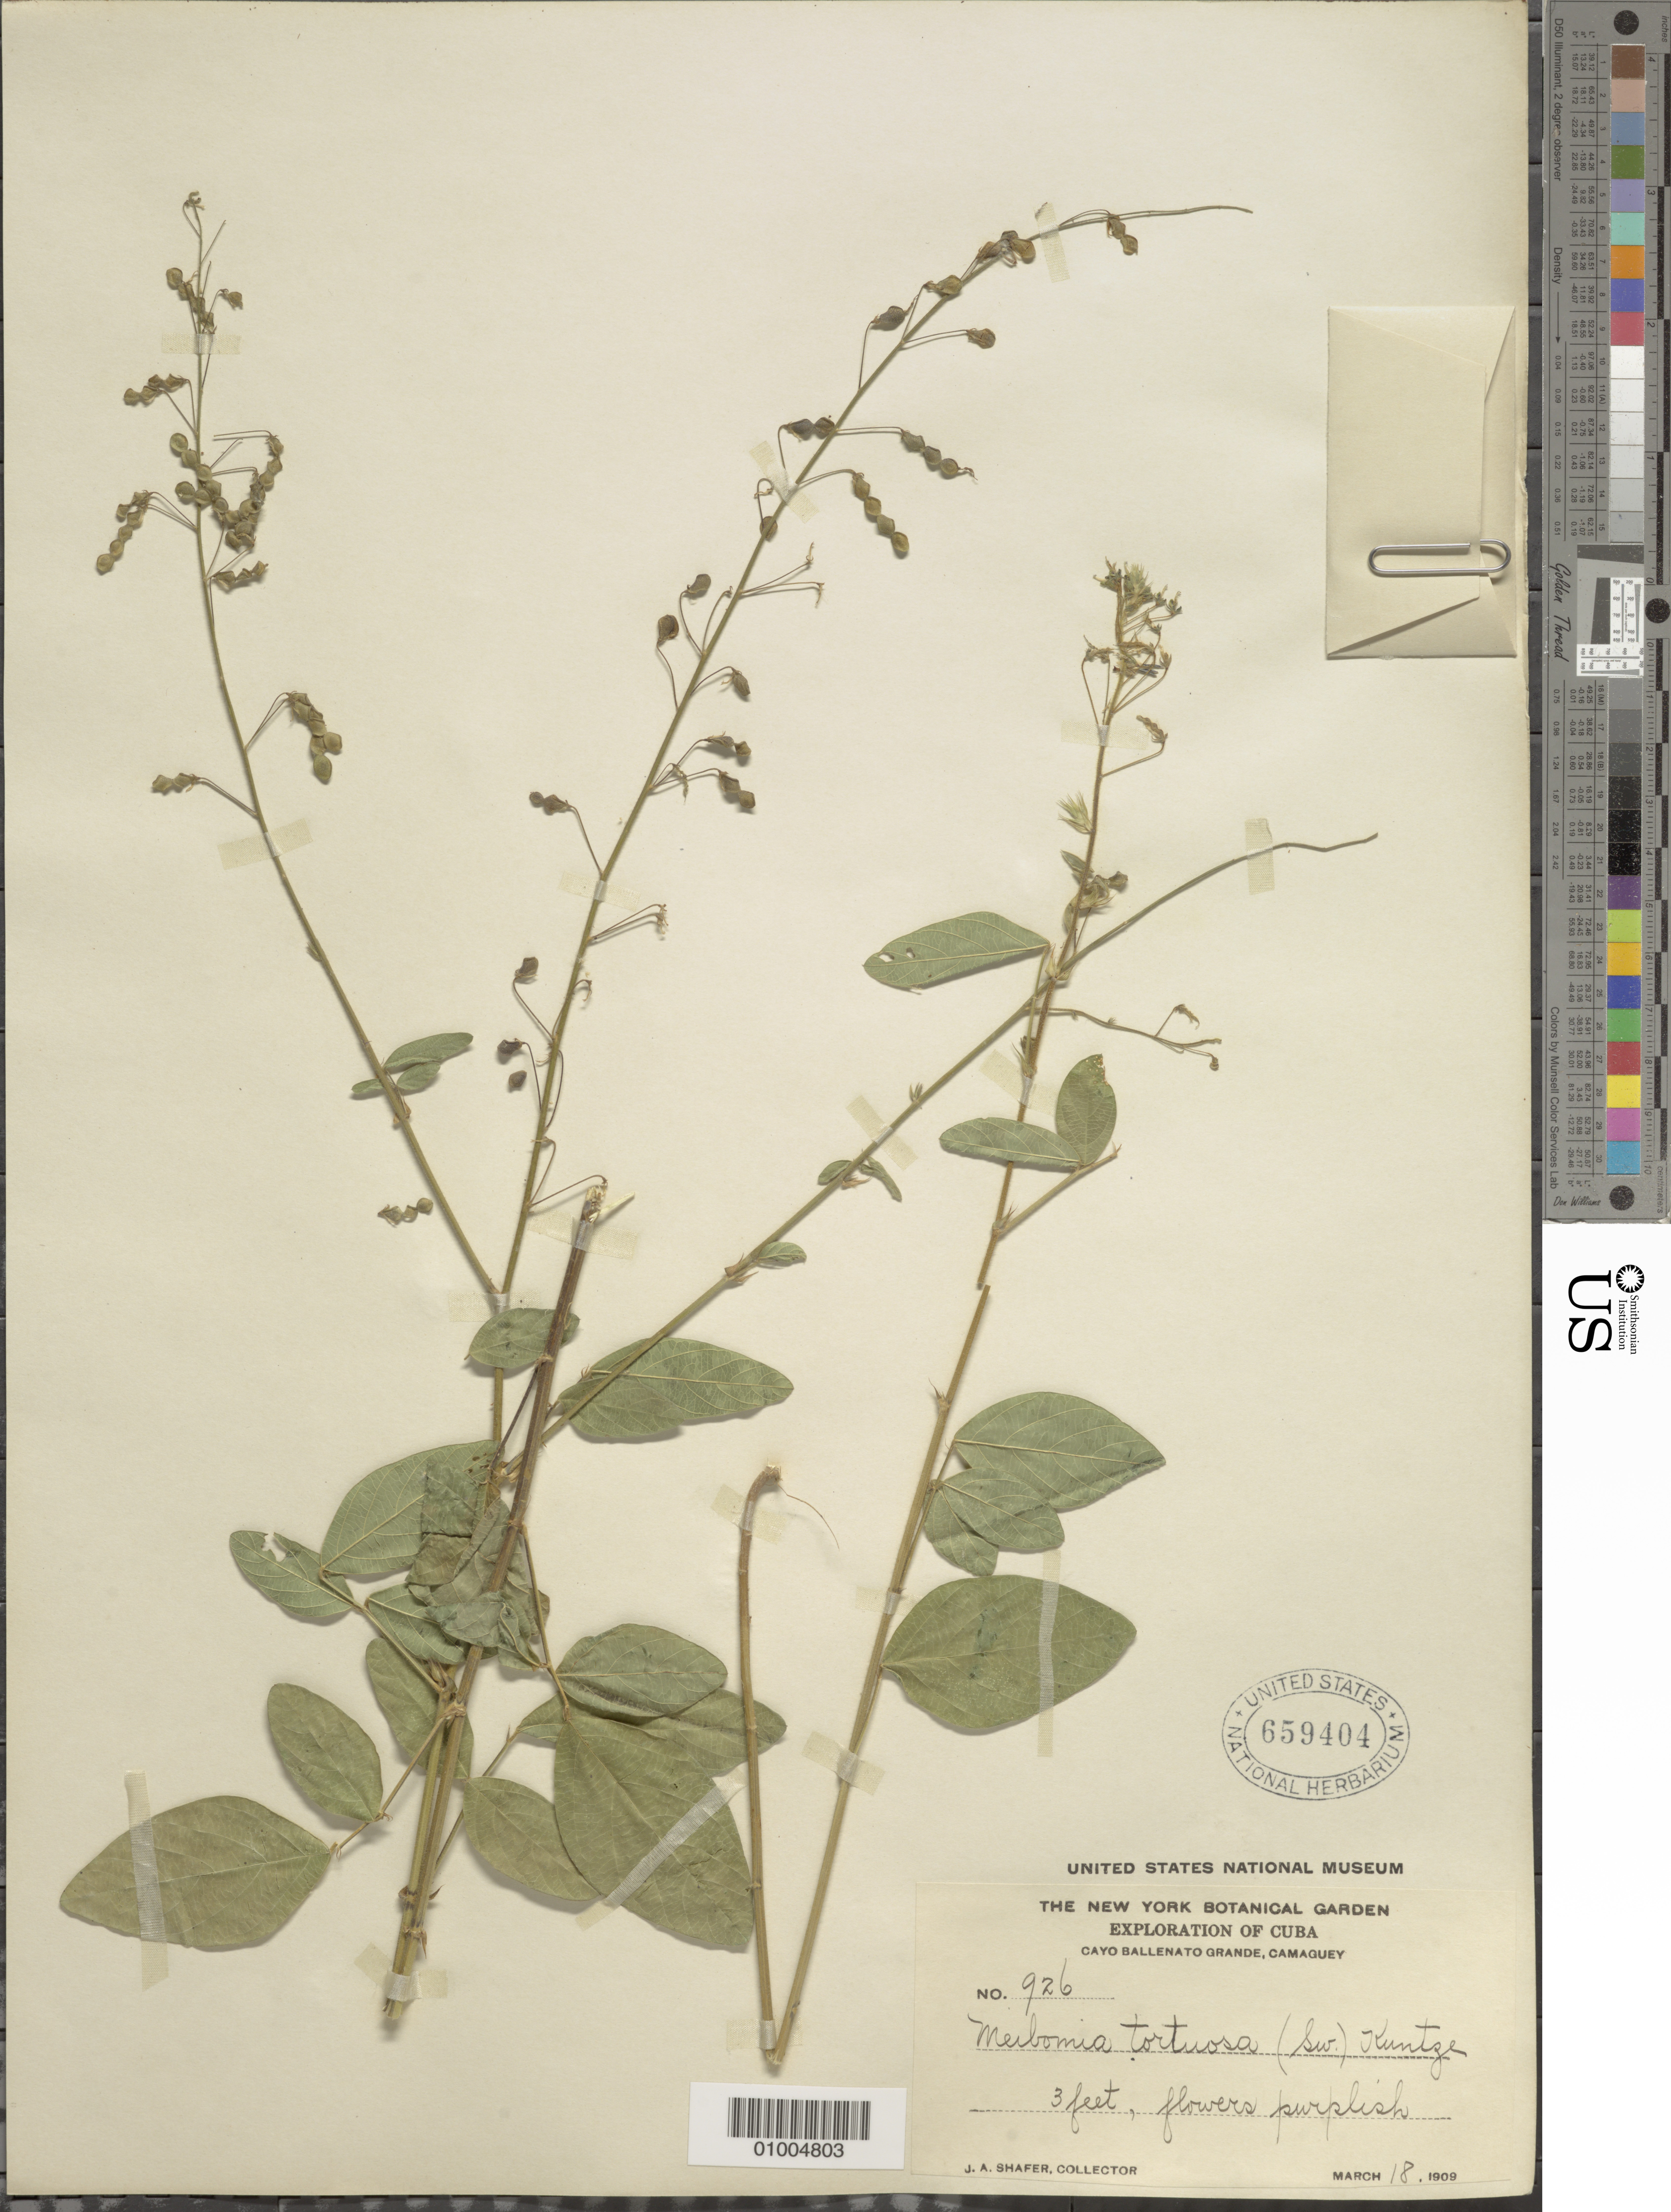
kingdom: Plantae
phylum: Tracheophyta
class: Magnoliopsida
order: Fabales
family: Fabaceae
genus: Desmodium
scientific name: Desmodium tortuosum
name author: (Sw.) DC.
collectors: J. A. Shafer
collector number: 926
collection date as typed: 18 Mar 1909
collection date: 1909-03-18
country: Cuba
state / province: Camagüey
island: Cuba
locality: Camagüey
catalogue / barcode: US 659404